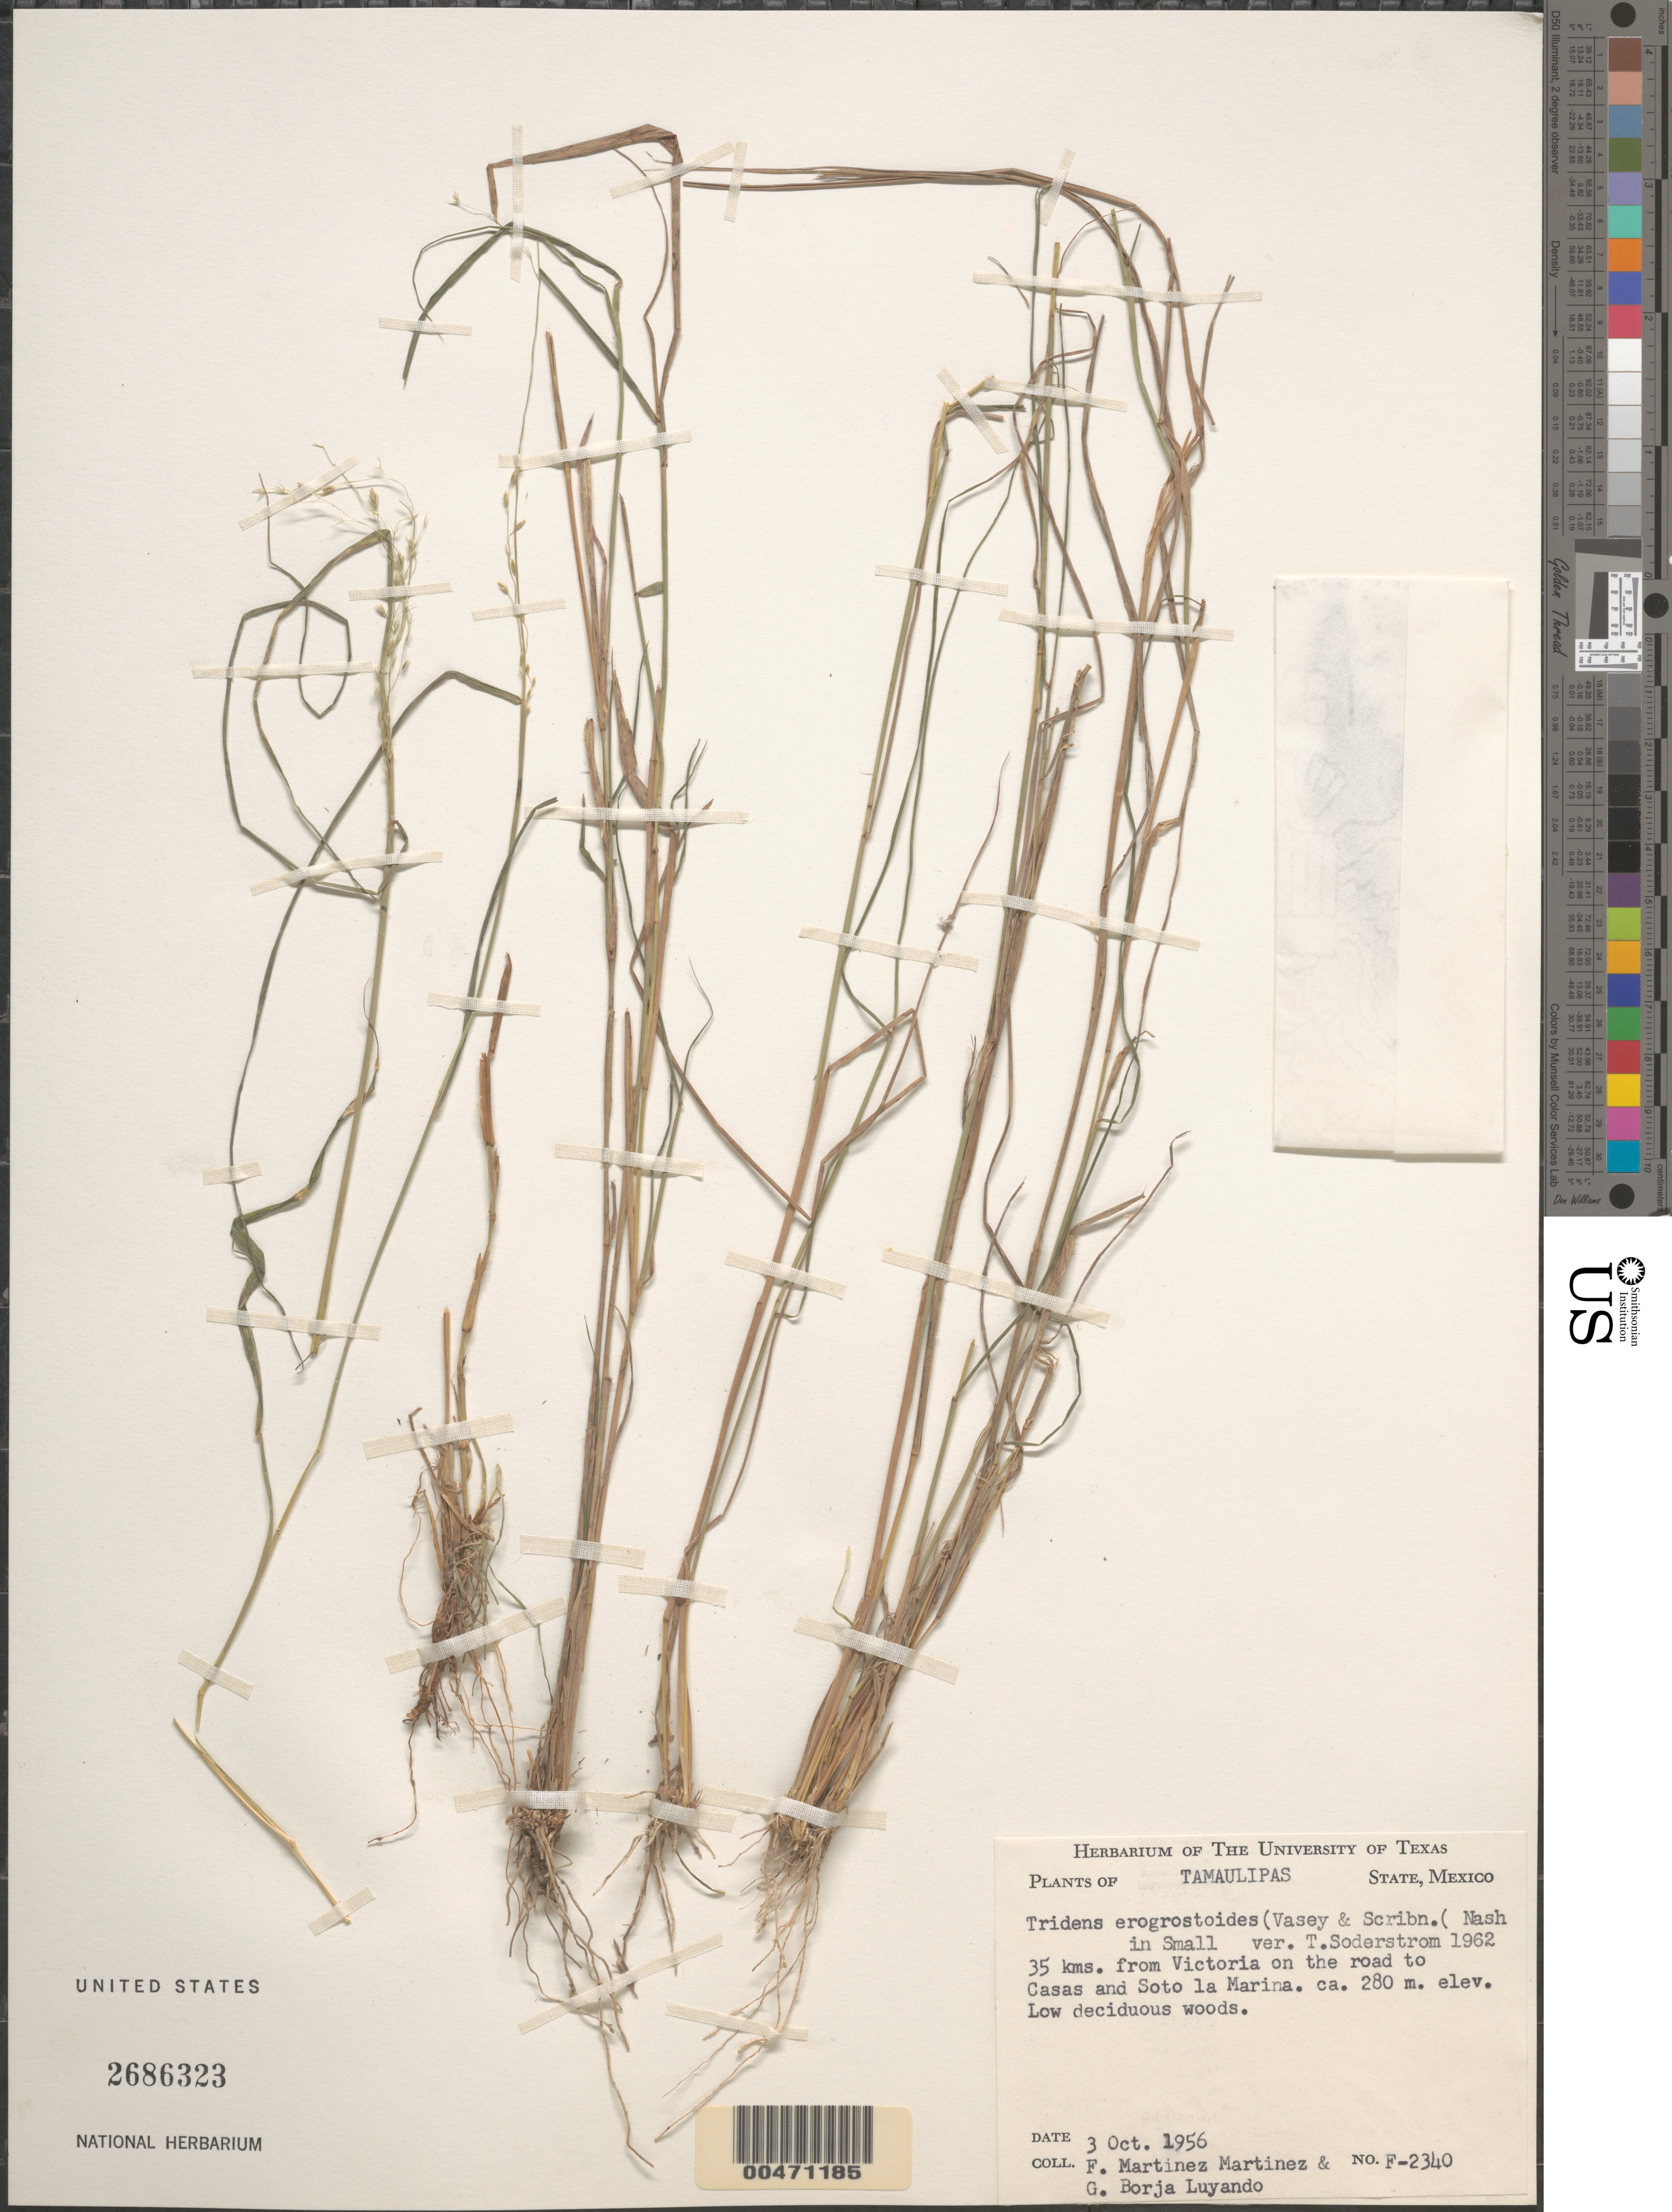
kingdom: Plantae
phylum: Tracheophyta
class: Liliopsida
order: Poales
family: Poaceae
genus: Tridens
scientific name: Tridens eragrostoides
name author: (Vasey & Scribn.) Nash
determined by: Soderstrom, T. R.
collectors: F. Martinez-M. & G. Borja-Luyando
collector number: F-2340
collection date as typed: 3 Oct 1956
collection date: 1956-10-03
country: Mexico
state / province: Tamaulipas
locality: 35 km from Victoria on the rd to Casas & Soto la Marina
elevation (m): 280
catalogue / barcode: US 2686323